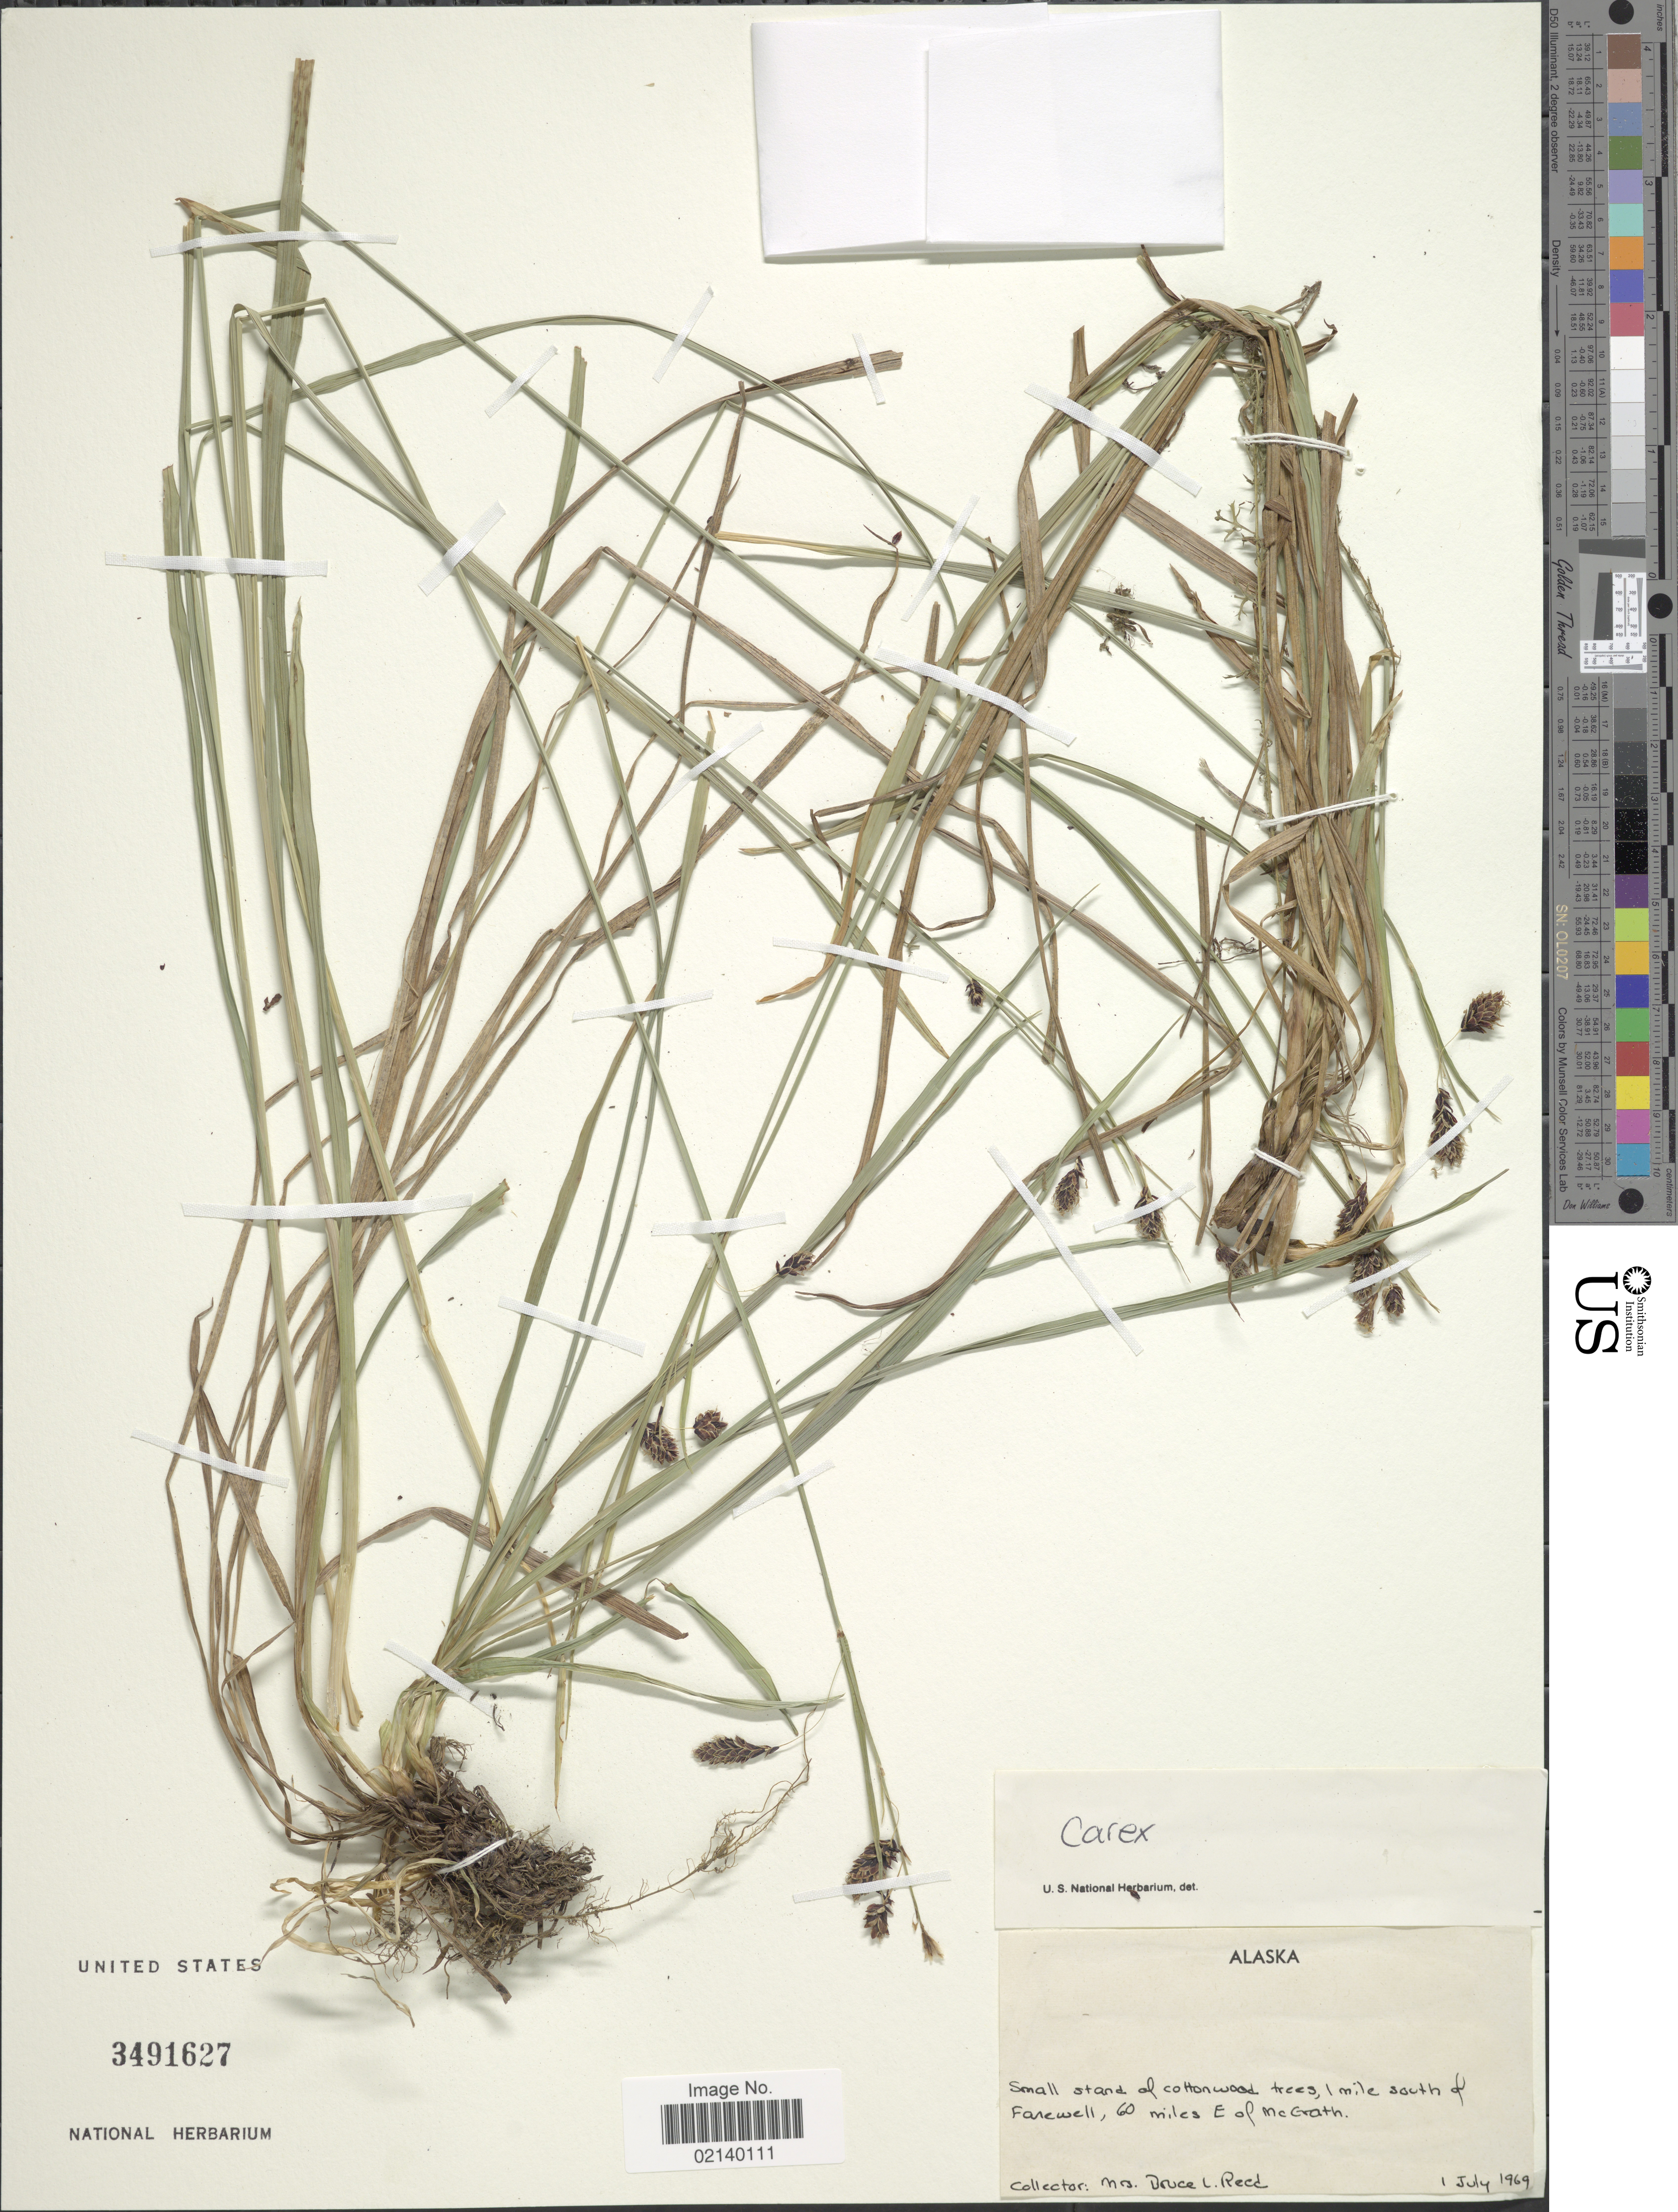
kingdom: Plantae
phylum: Tracheophyta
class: Liliopsida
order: Poales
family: Cyperaceae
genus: Carex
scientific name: Carex sp.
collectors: B. Reed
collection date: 1969-07-01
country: United States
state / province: Alaska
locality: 1 mile south of Farewell, 60 miles E of McGrath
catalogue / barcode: US 3491627